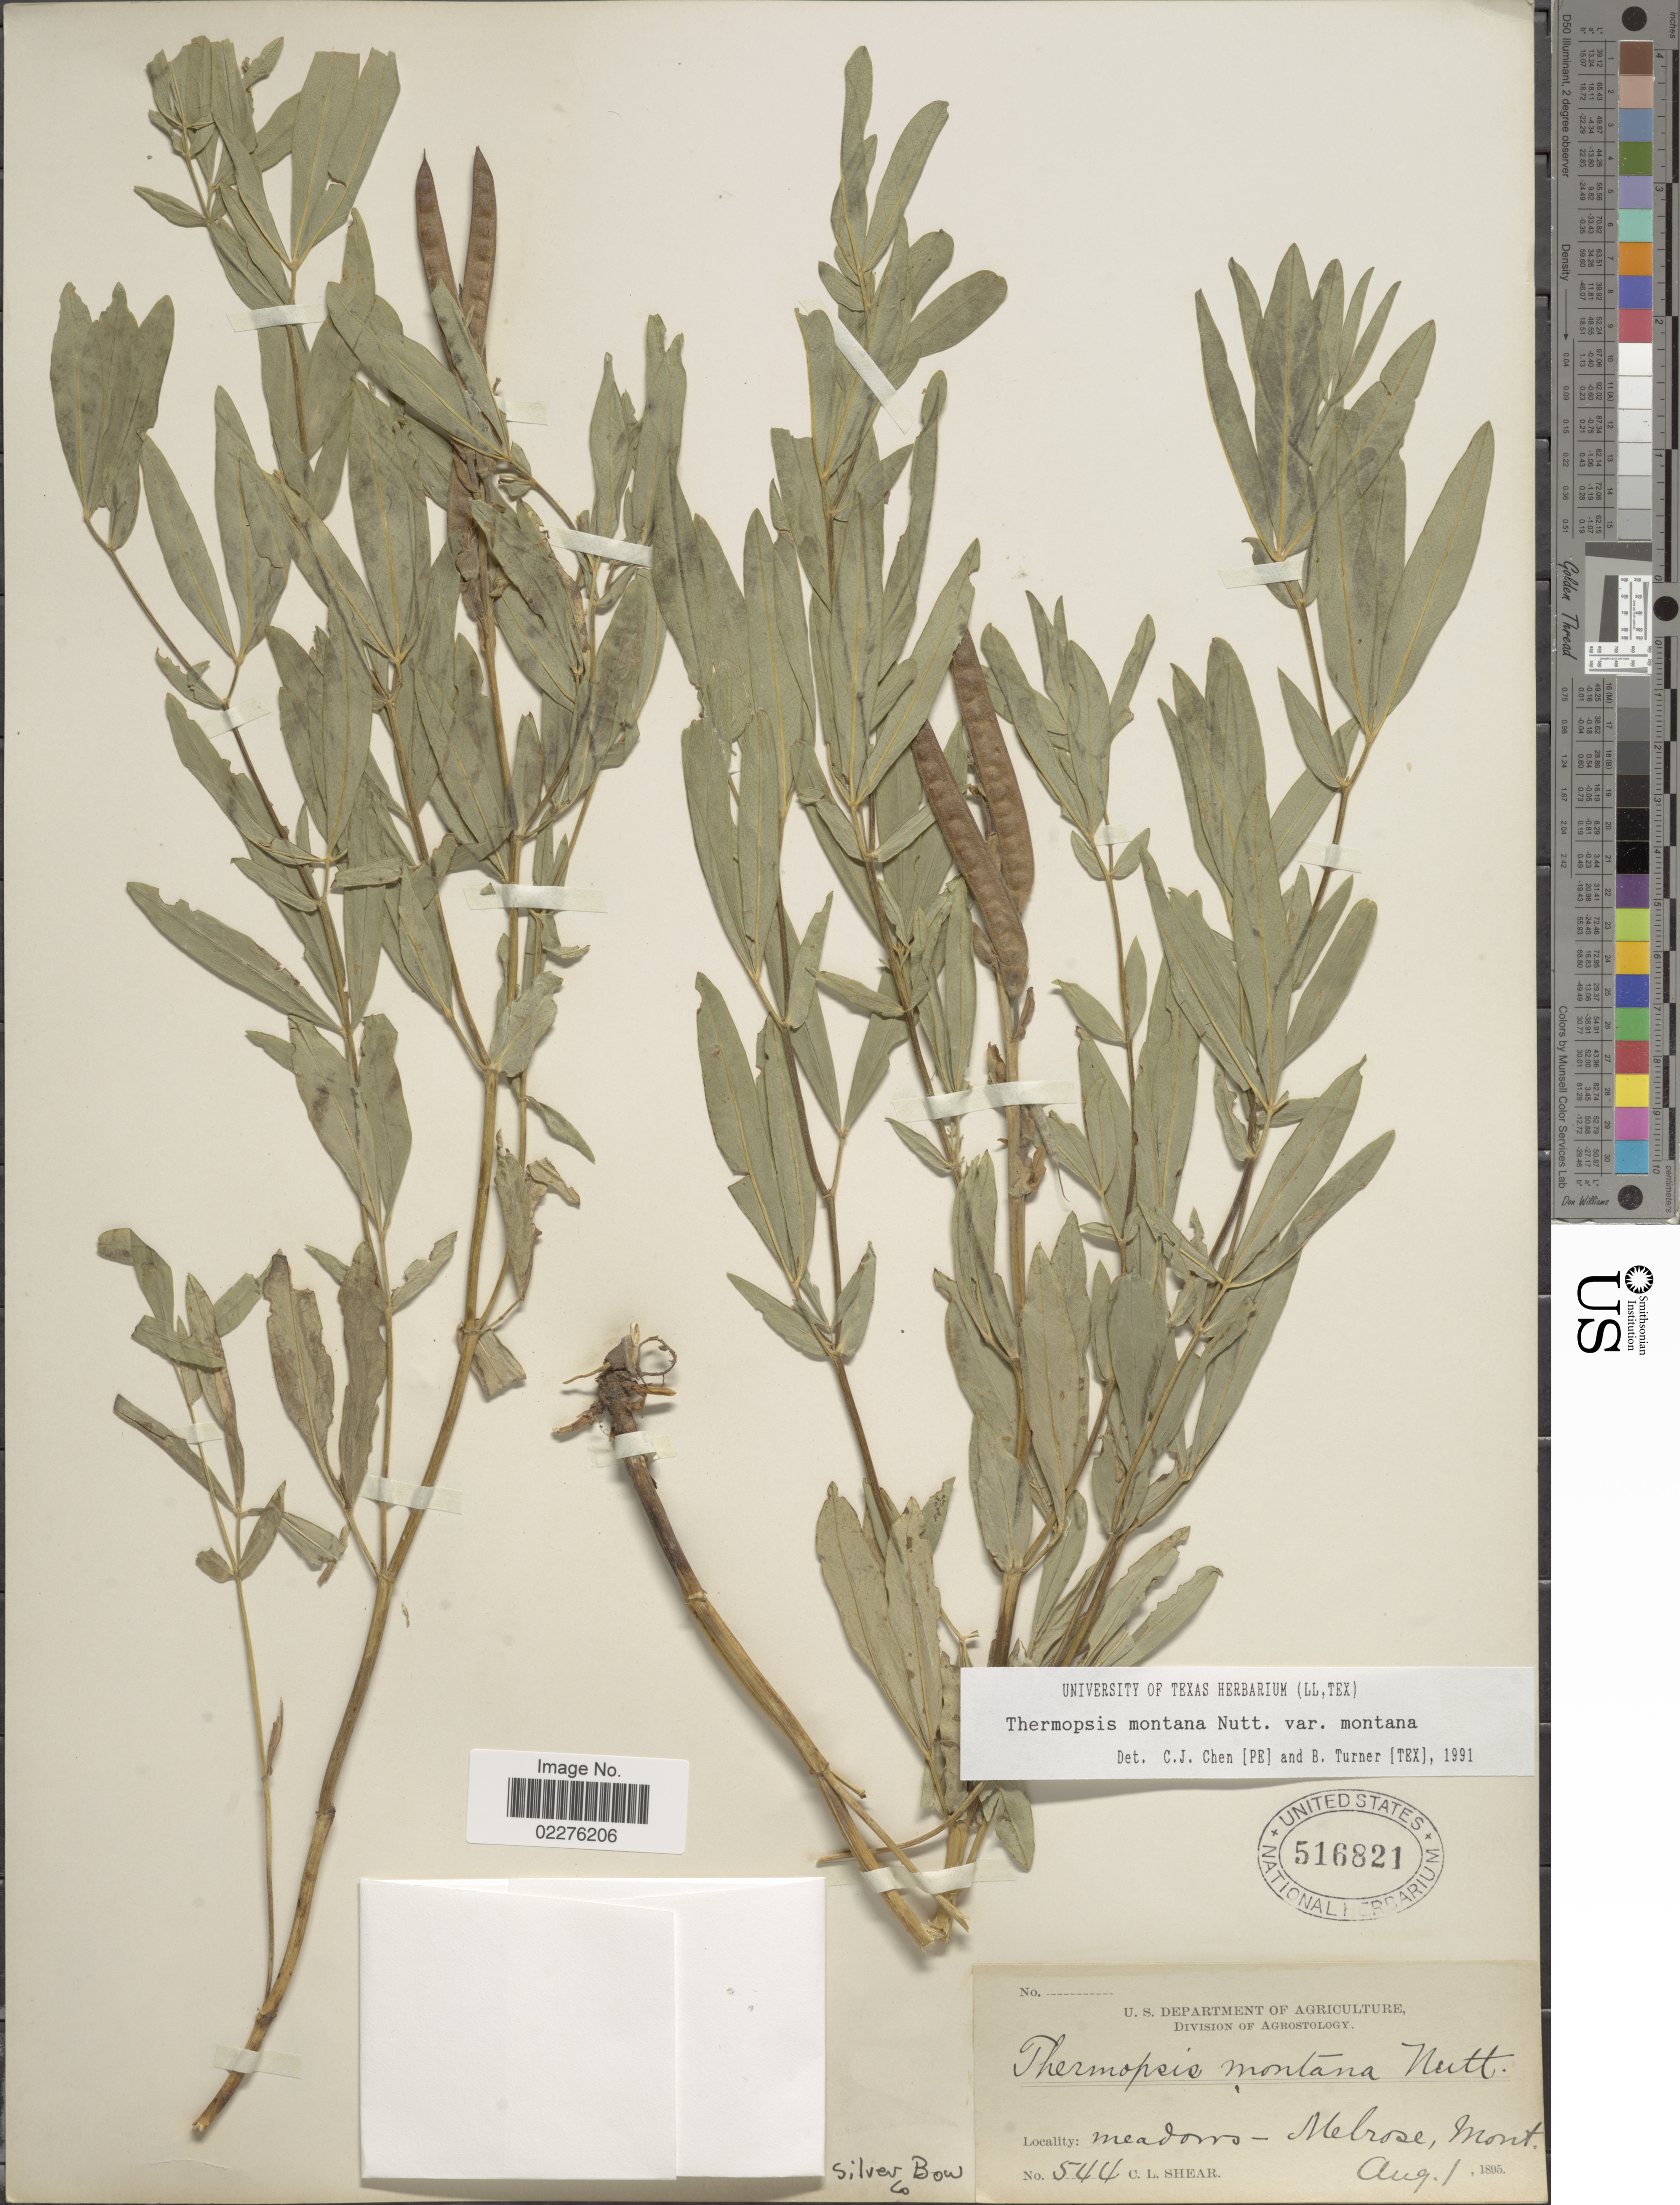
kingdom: Plantae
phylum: Tracheophyta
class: Magnoliopsida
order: Fabales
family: Fabaceae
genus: Thermopsis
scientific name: Thermopsis montana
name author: Nutt.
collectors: C. L. Shear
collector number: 544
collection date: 1895-08-01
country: United States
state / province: Montana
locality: Meadows - Melrose, Silver Bow Co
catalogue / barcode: US 516821